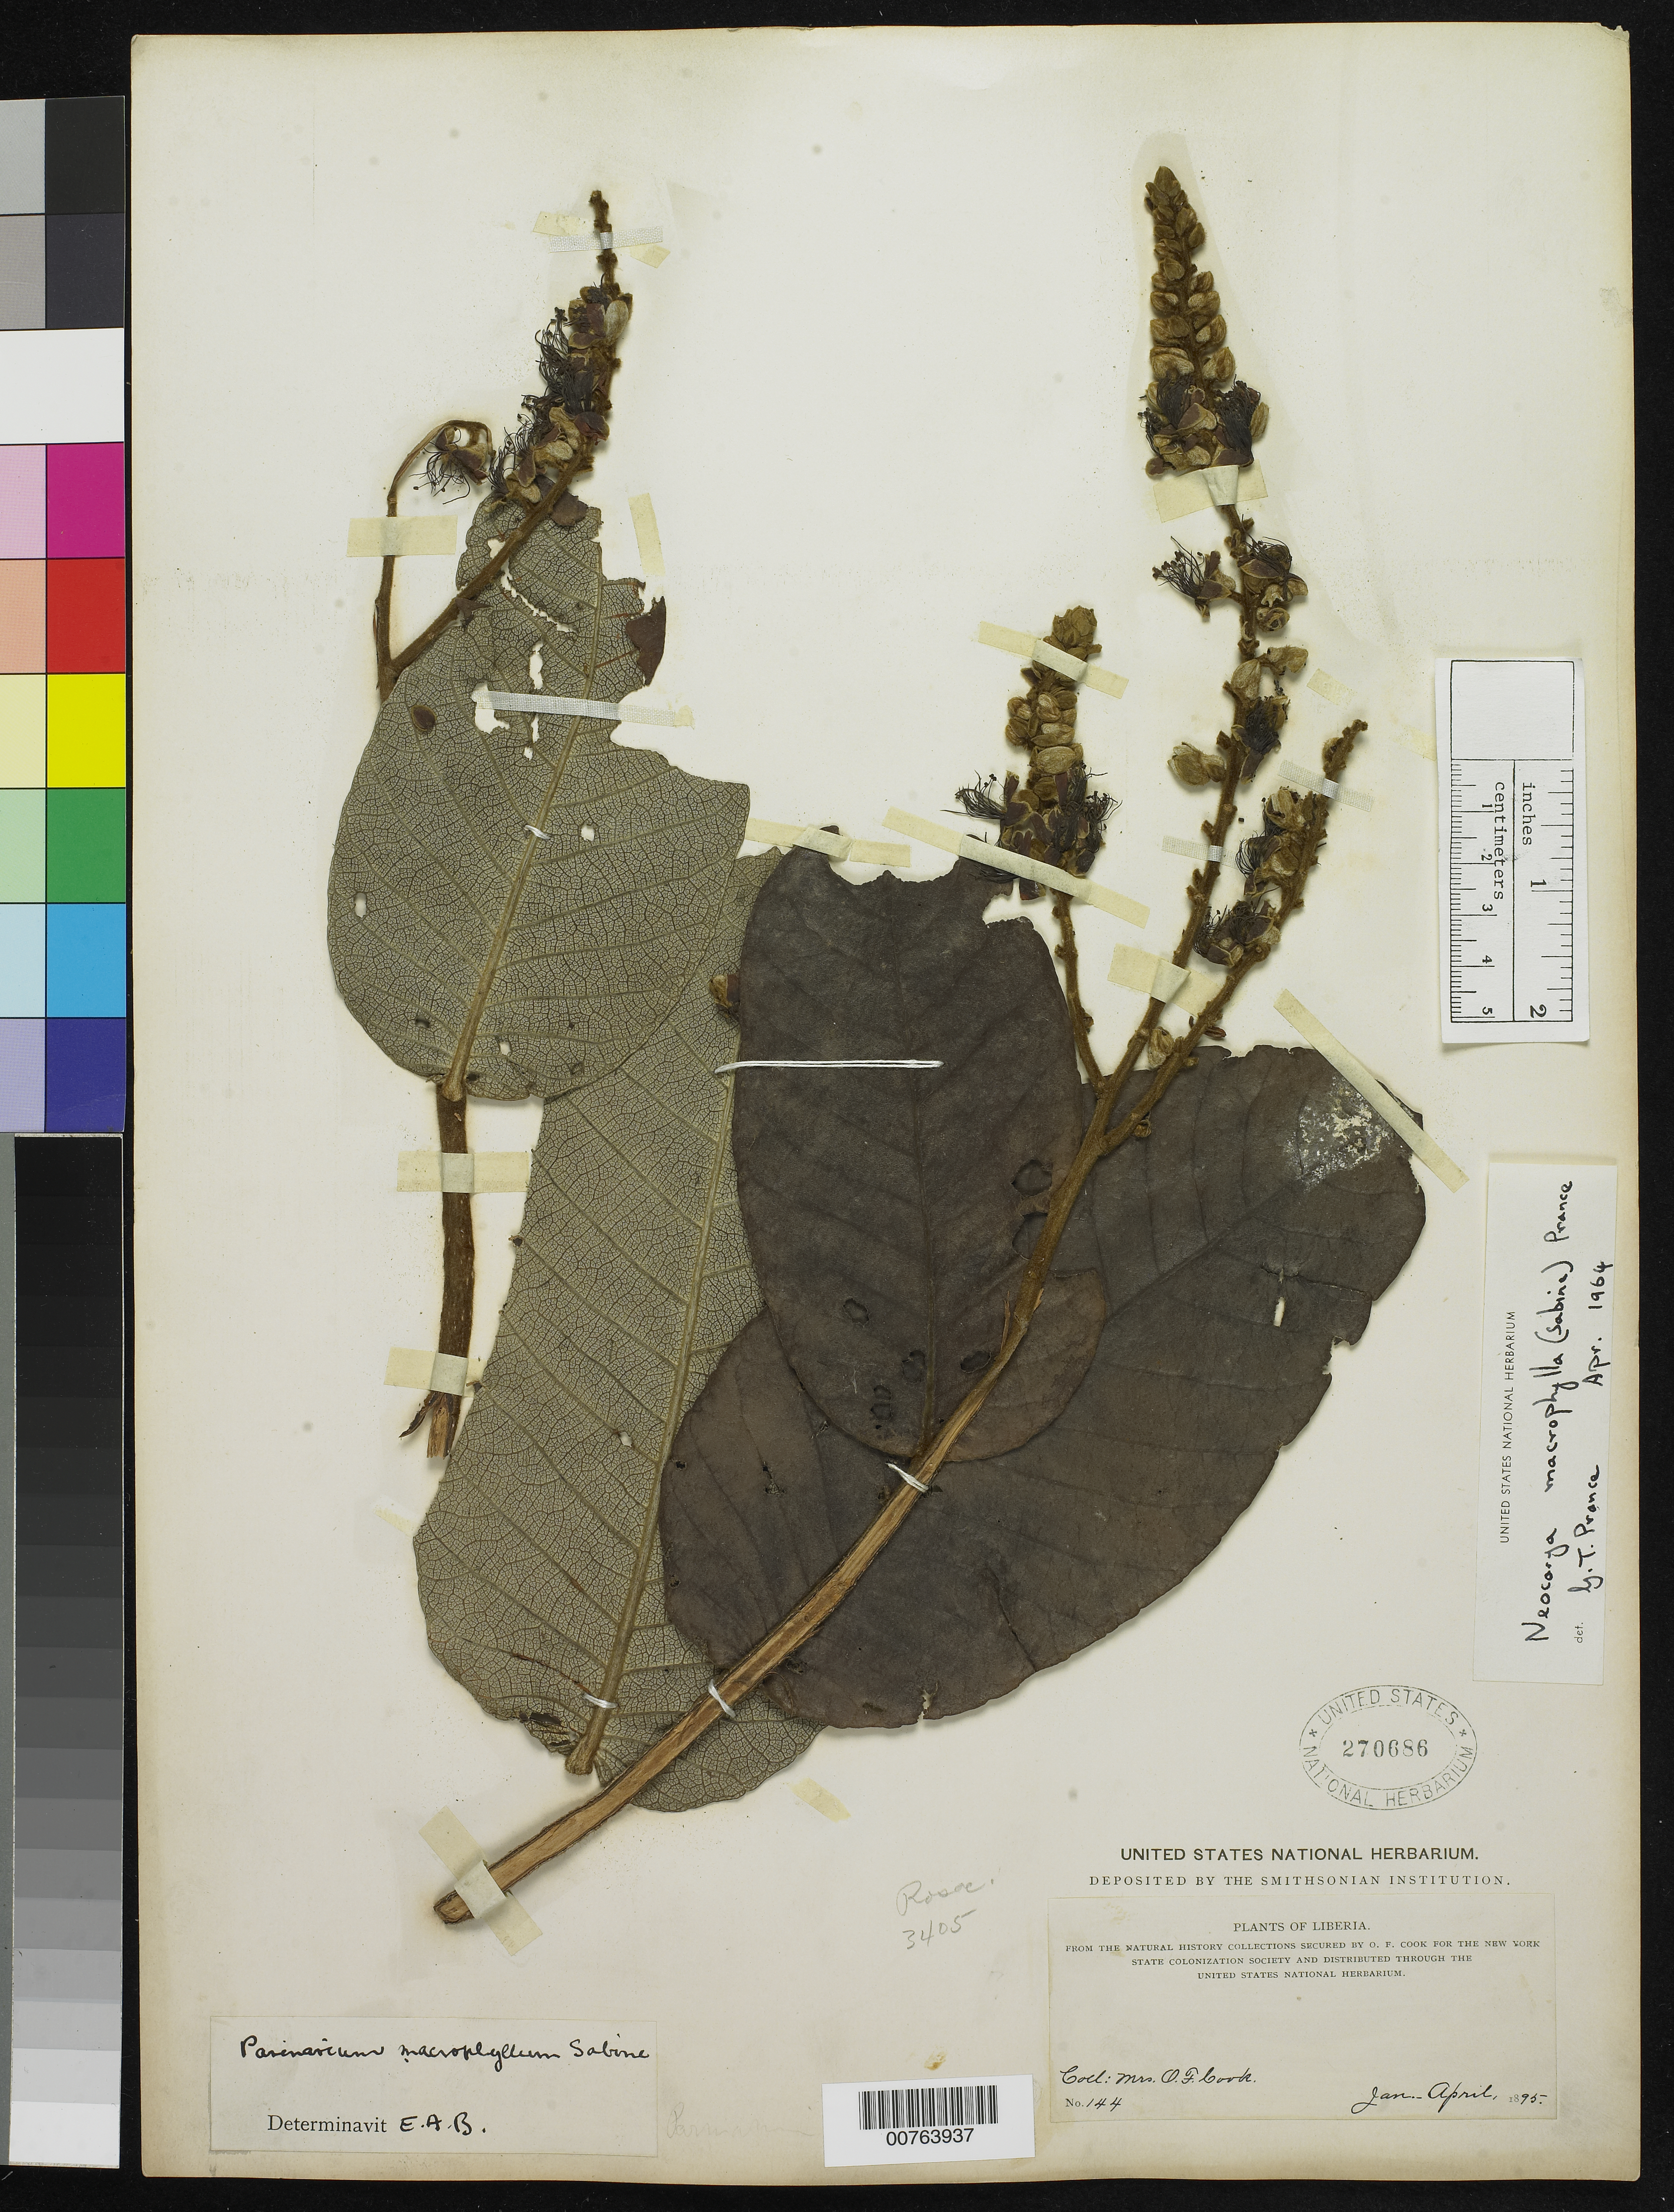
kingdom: Plantae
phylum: Tracheophyta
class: Magnoliopsida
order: Malpighiales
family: Chrysobalanaceae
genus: Neocarya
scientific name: Neocarya macrophylla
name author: (Sabine) Prance ex F. White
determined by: Prance, G. T.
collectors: Alice C. Cook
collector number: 144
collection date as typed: Jan 1895 to -- Apr 1895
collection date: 1895-01/1895-04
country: Liberia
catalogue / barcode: US 270686